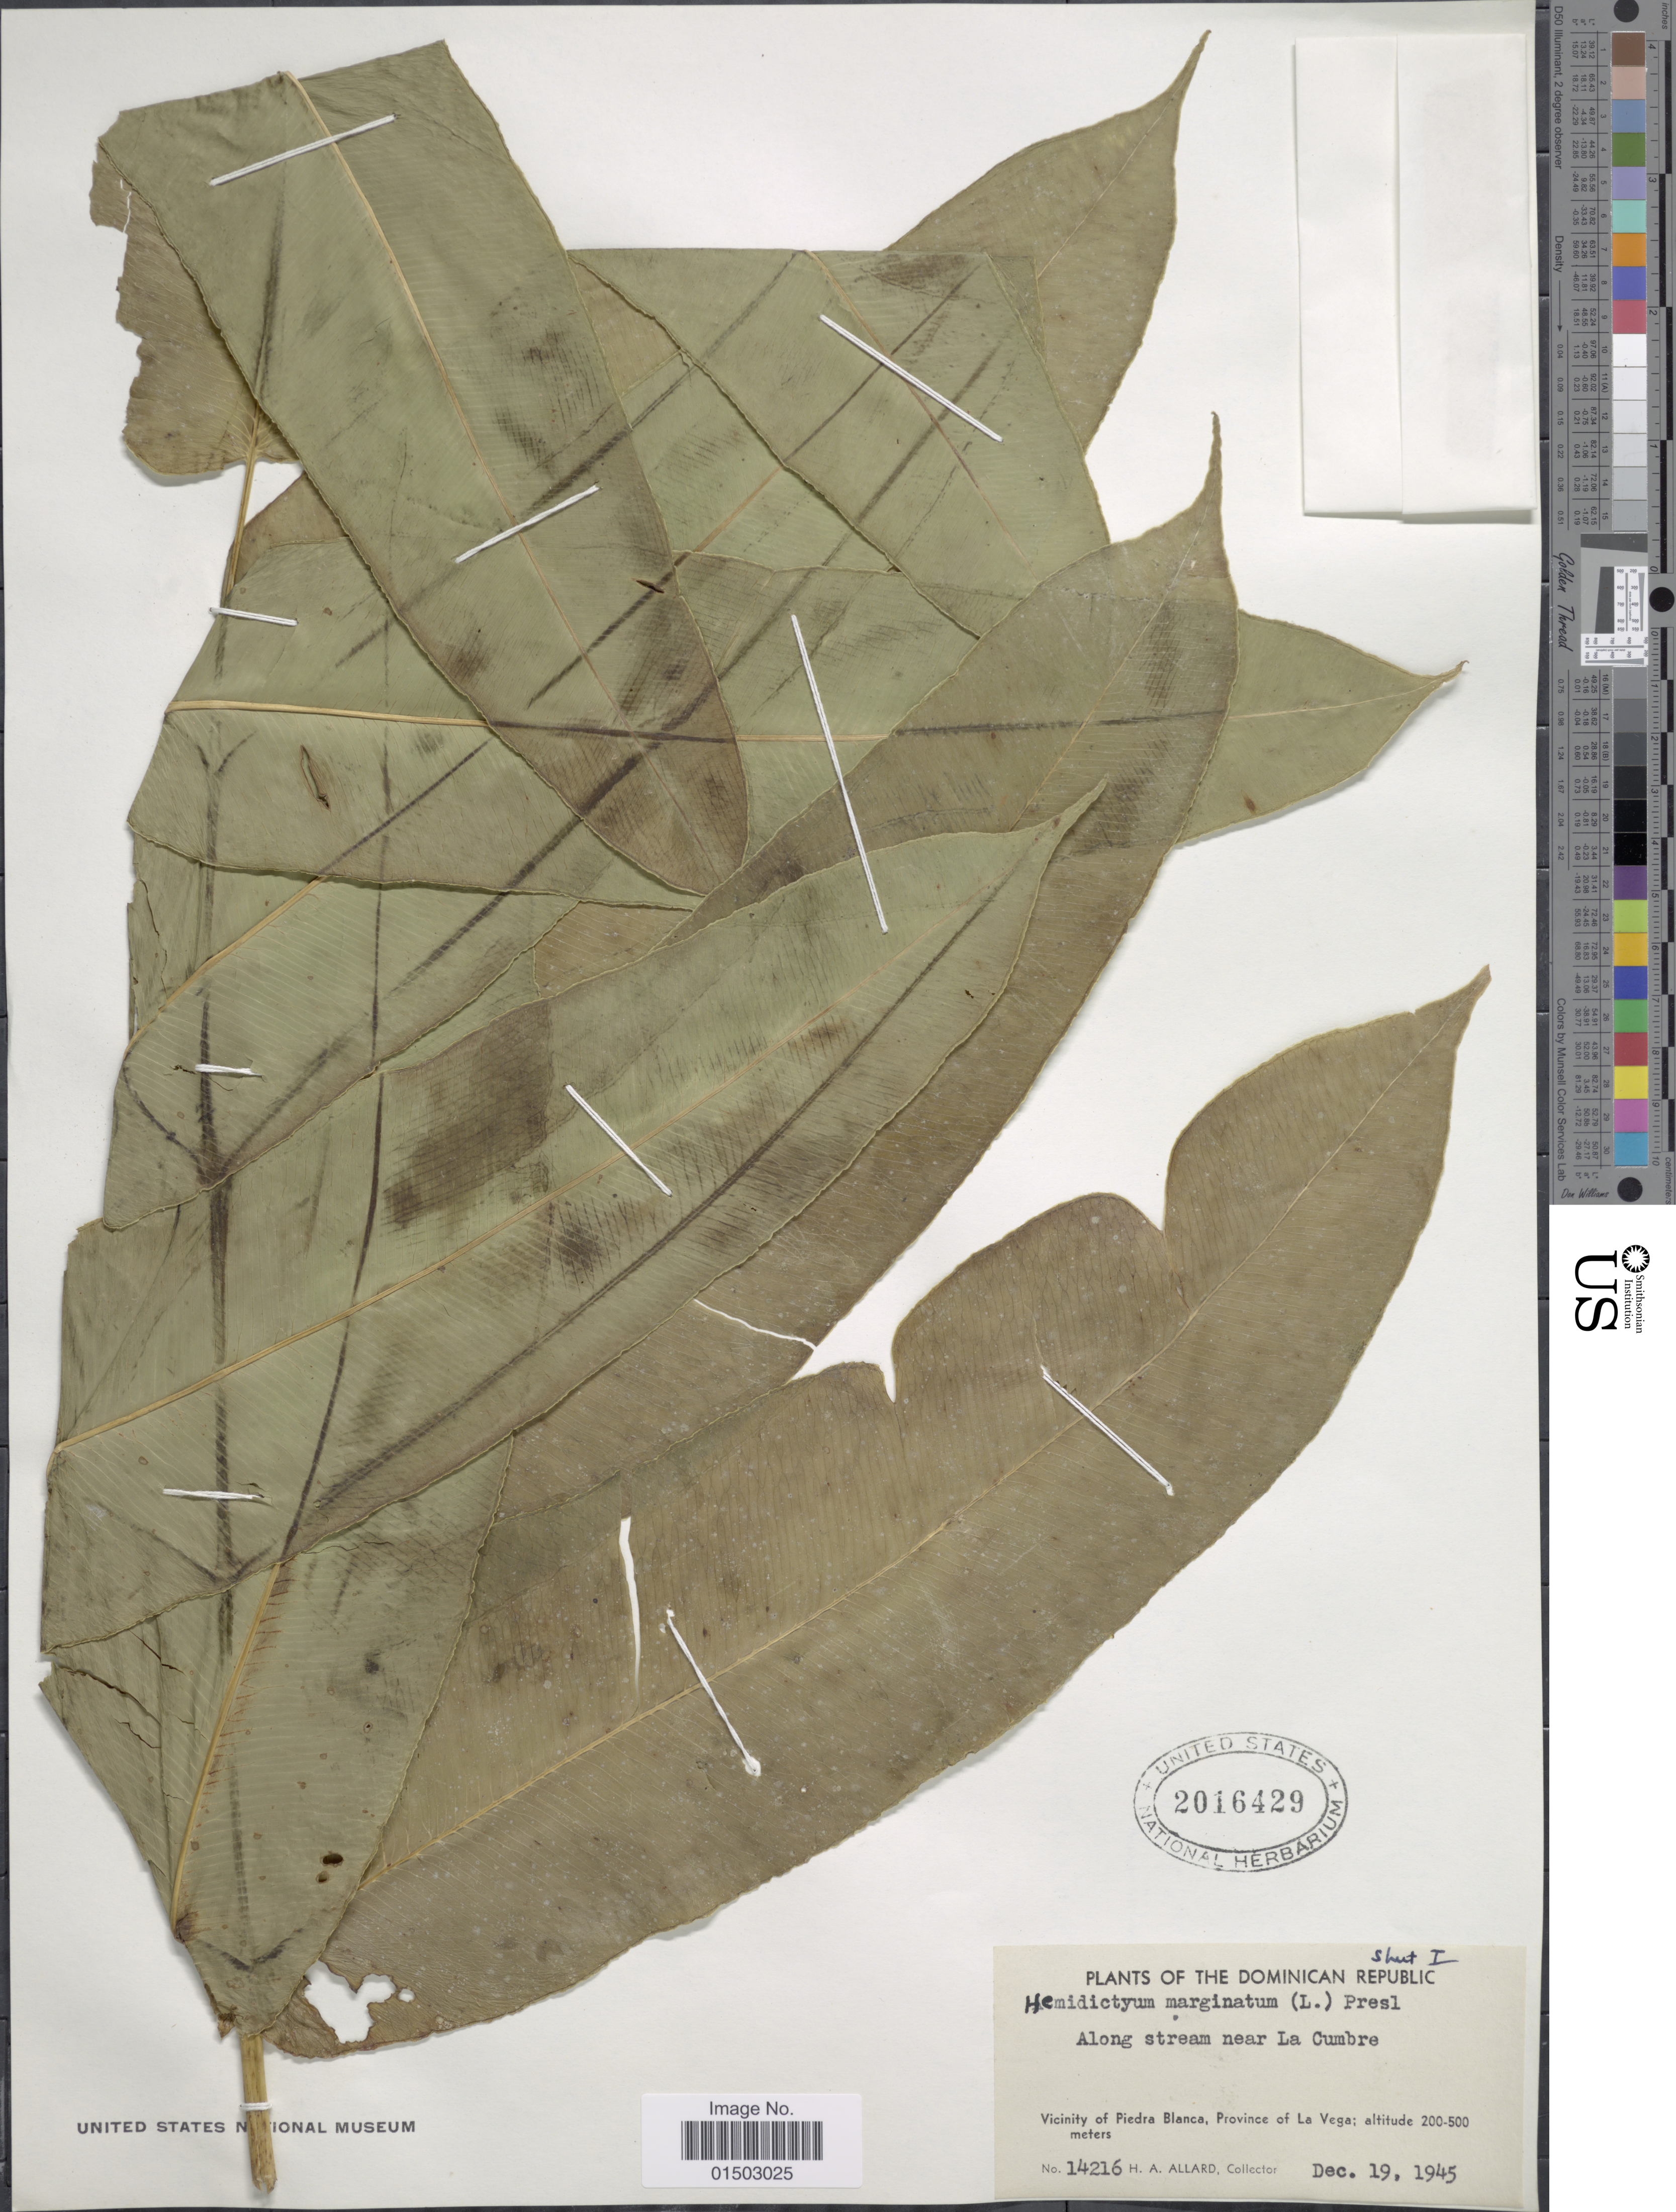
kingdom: Plantae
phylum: Tracheophyta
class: Polypodiopsida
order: Polypodiales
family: Hemidictyaceae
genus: Hemidictyum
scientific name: Hemidictyum marginatum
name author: (L.) C. Presl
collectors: H. A. Allard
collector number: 14216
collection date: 1945-12-19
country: Dominican Republic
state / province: La Vega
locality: Along stream near La Cumbre, Vicinity of Piedra Blanca, Province of La Vega.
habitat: along stream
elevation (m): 200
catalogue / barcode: US 2016429